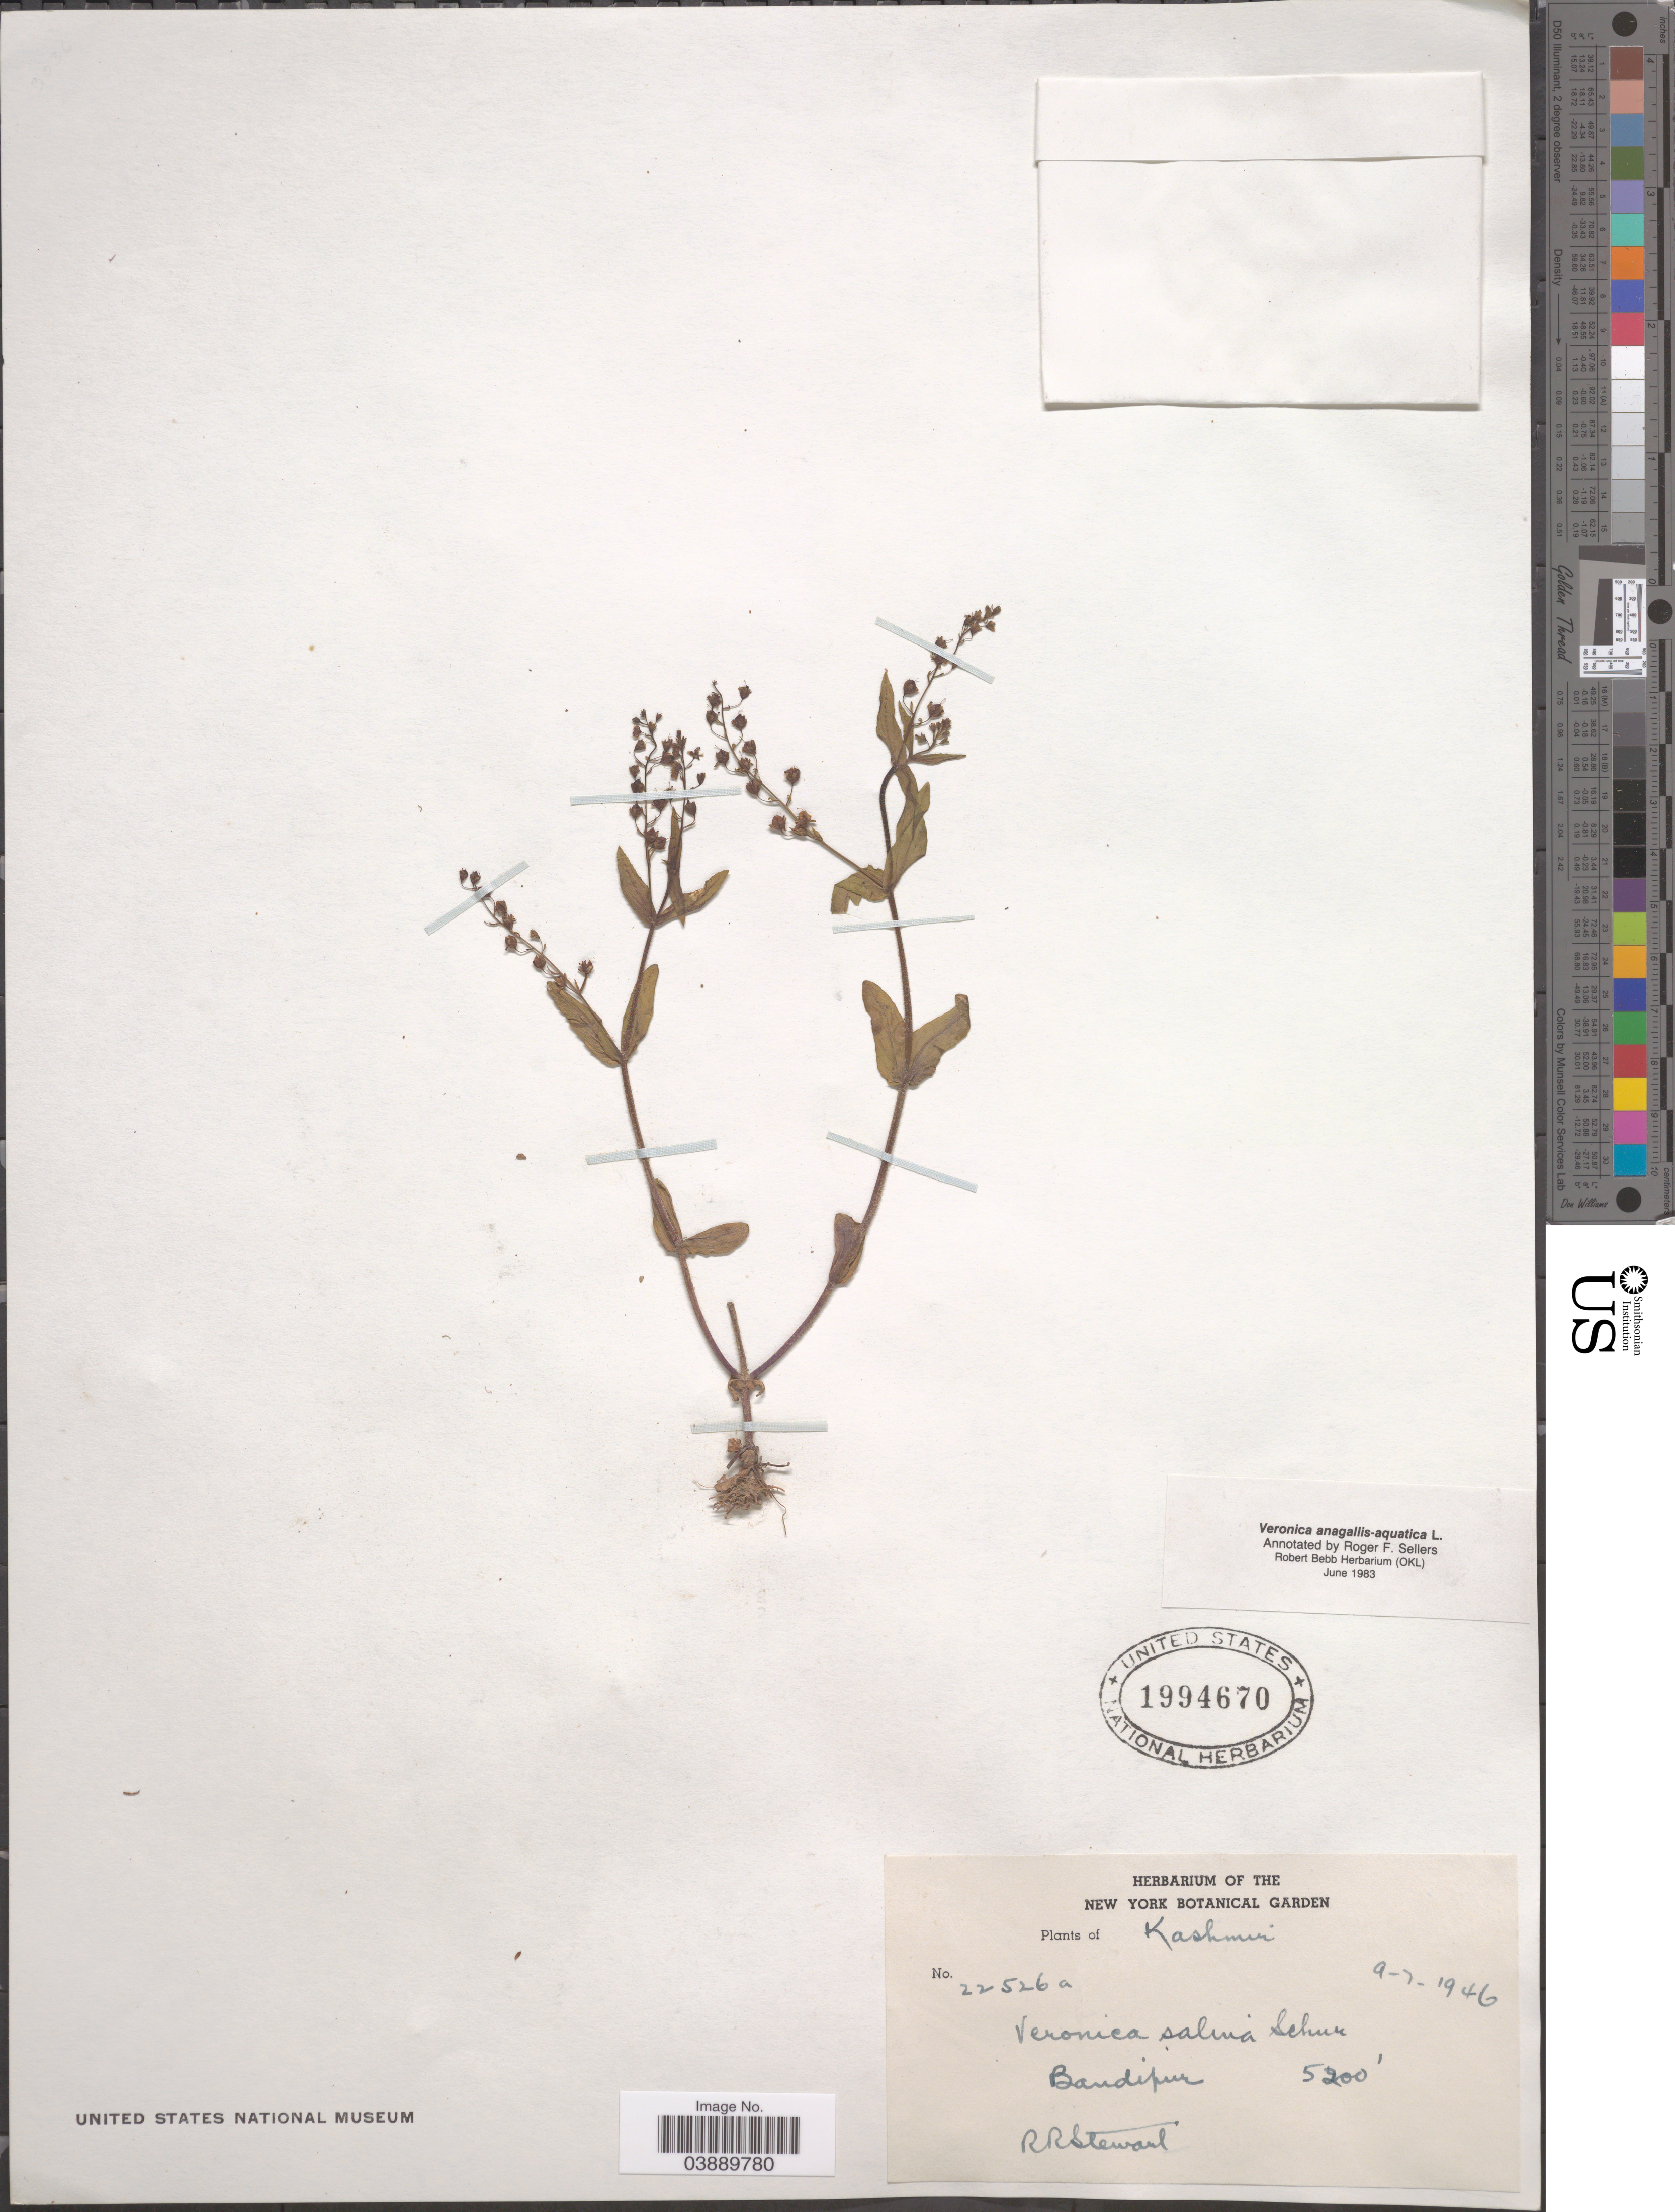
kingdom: Plantae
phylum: Tracheophyta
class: Magnoliopsida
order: Lamiales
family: Plantaginaceae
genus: Veronica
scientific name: Veronica anagallis-aquatica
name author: L.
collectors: R. Steward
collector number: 22526a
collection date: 1946-07-09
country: India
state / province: Jammu and Kashmir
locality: Kashmir. Bandipur.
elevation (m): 1585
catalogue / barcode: US 1994670